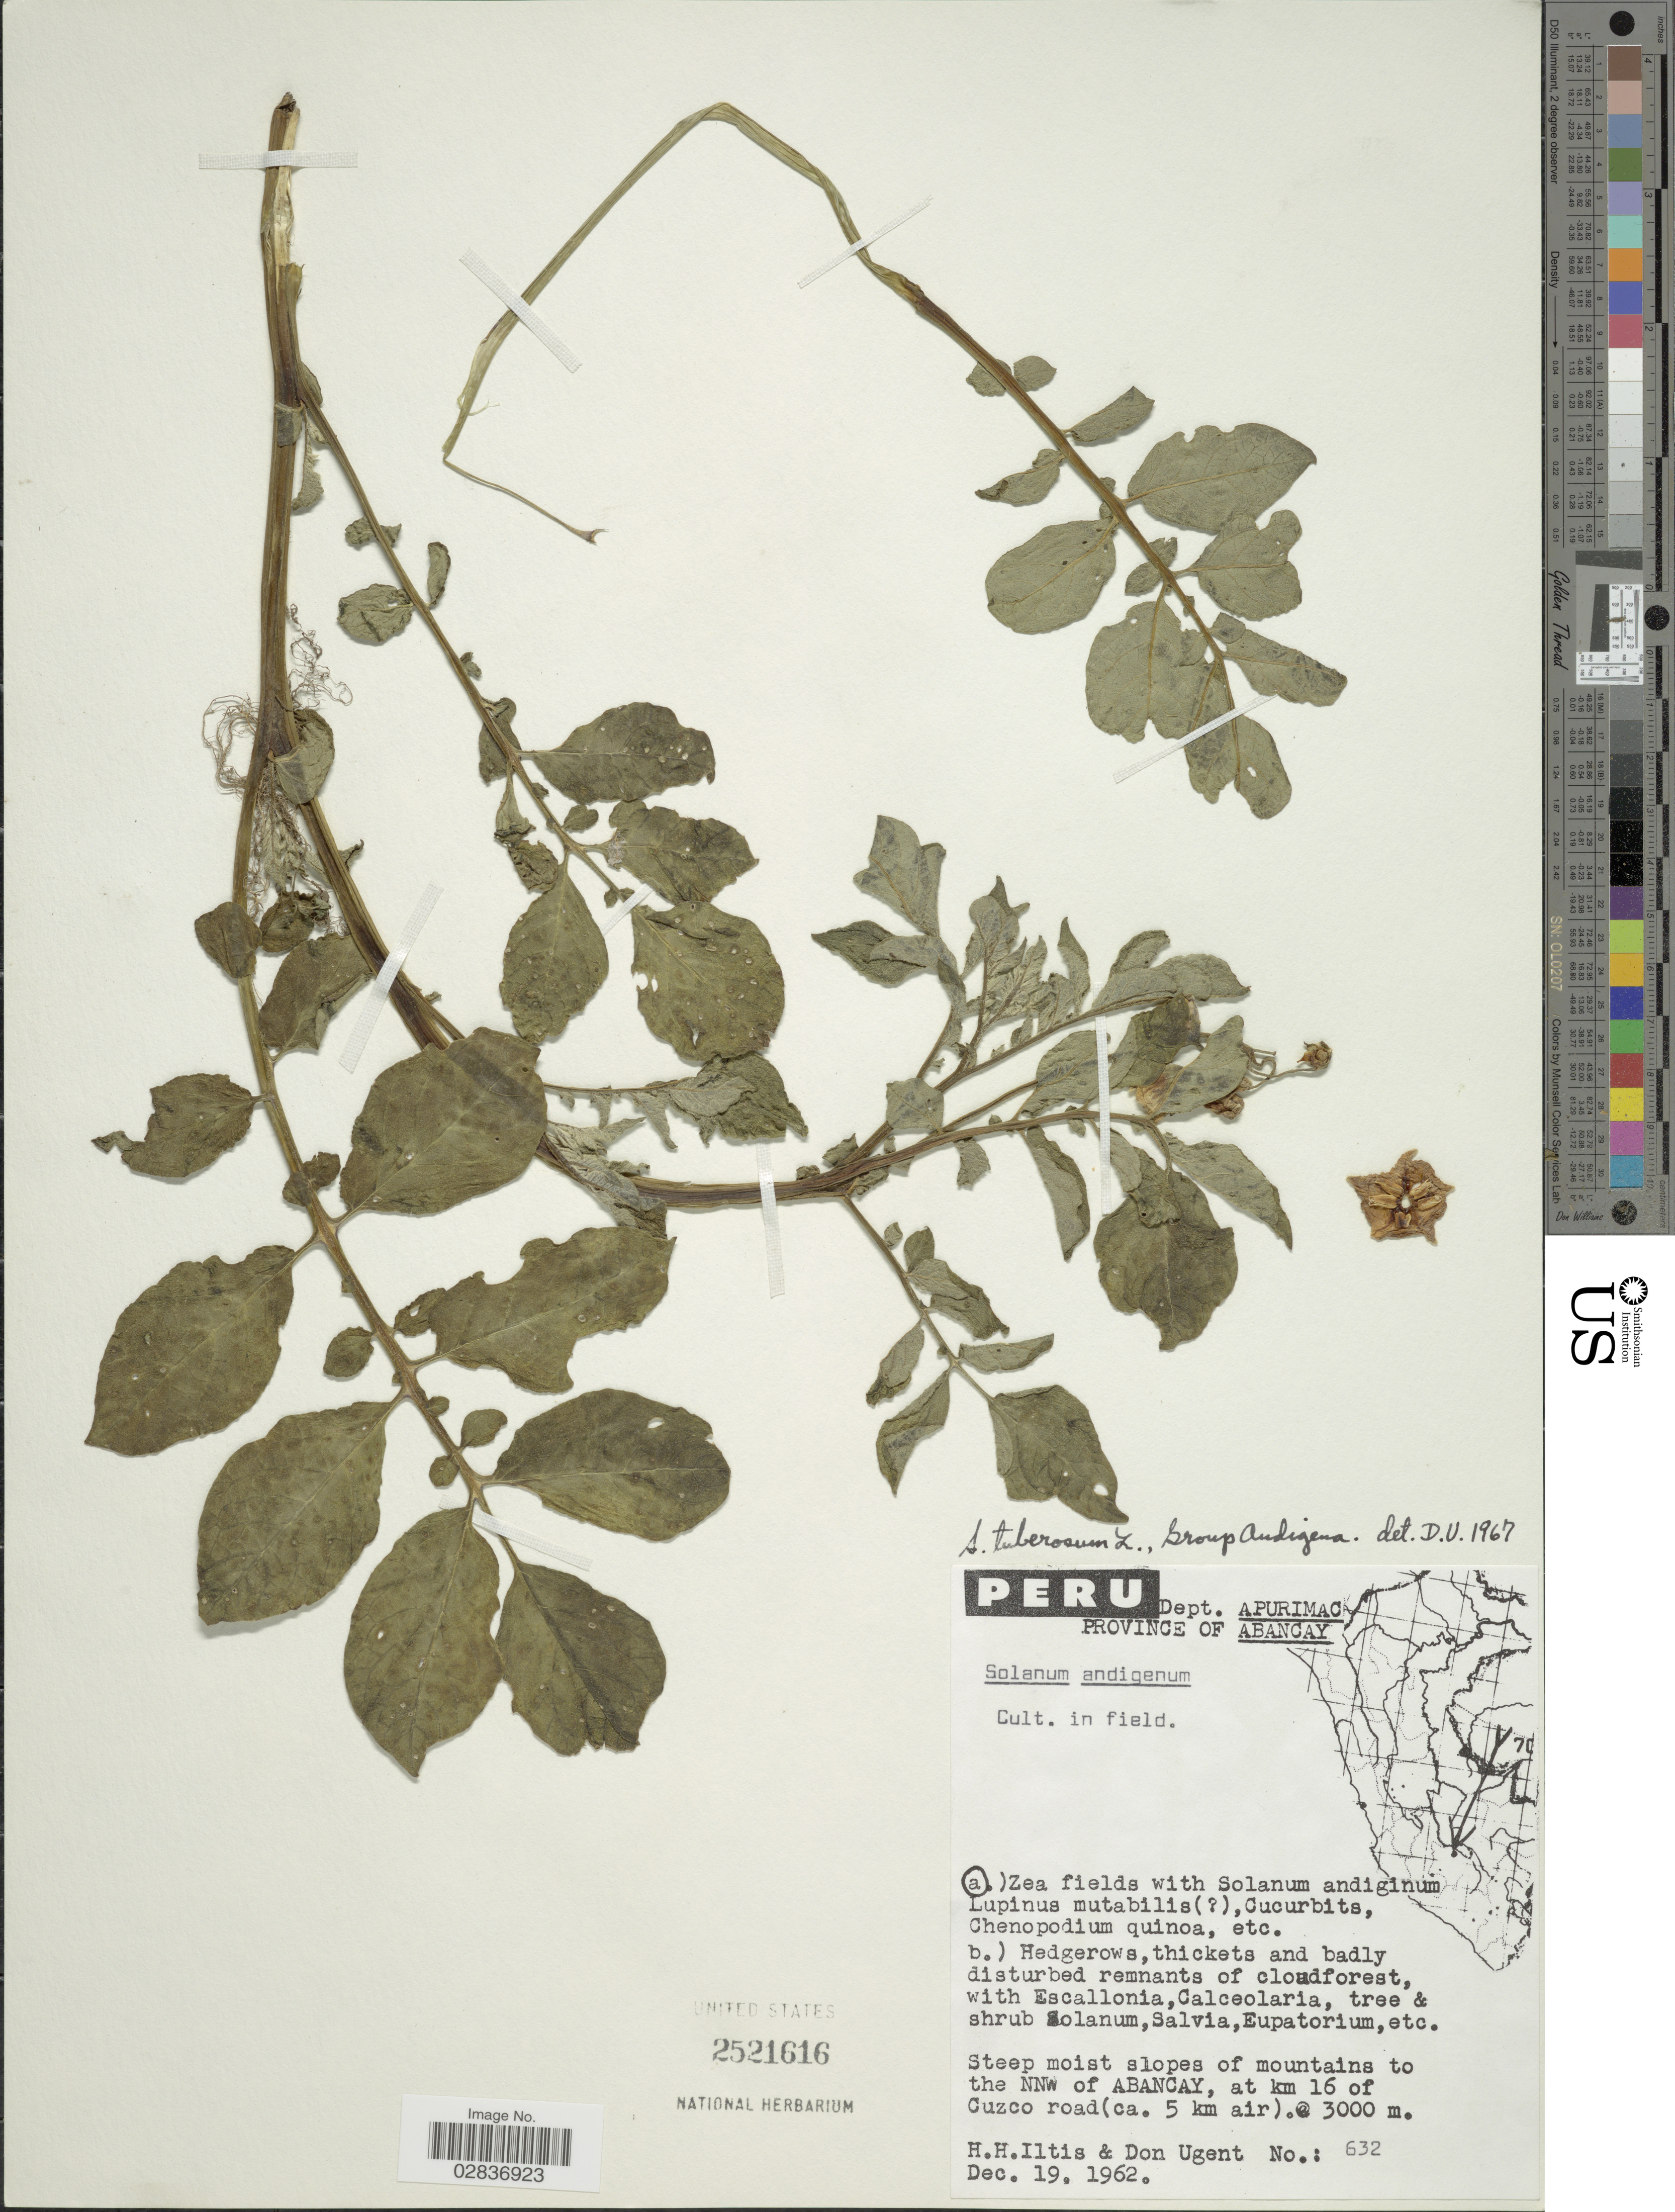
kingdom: Plantae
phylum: Tracheophyta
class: Magnoliopsida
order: Solanales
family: Solanaceae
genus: Solanum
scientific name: Solanum tuberosum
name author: L.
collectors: H. H. Iltis & D. Ugent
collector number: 632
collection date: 1962-12-19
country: Peru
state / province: Apurímac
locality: Dept. Apurimac, Province of Abancay. Steep moist slopes of mountains to the NNW of Abancay, at km 16 of Cuzco road (ca. 5 km air).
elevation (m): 3000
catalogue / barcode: US 2521616